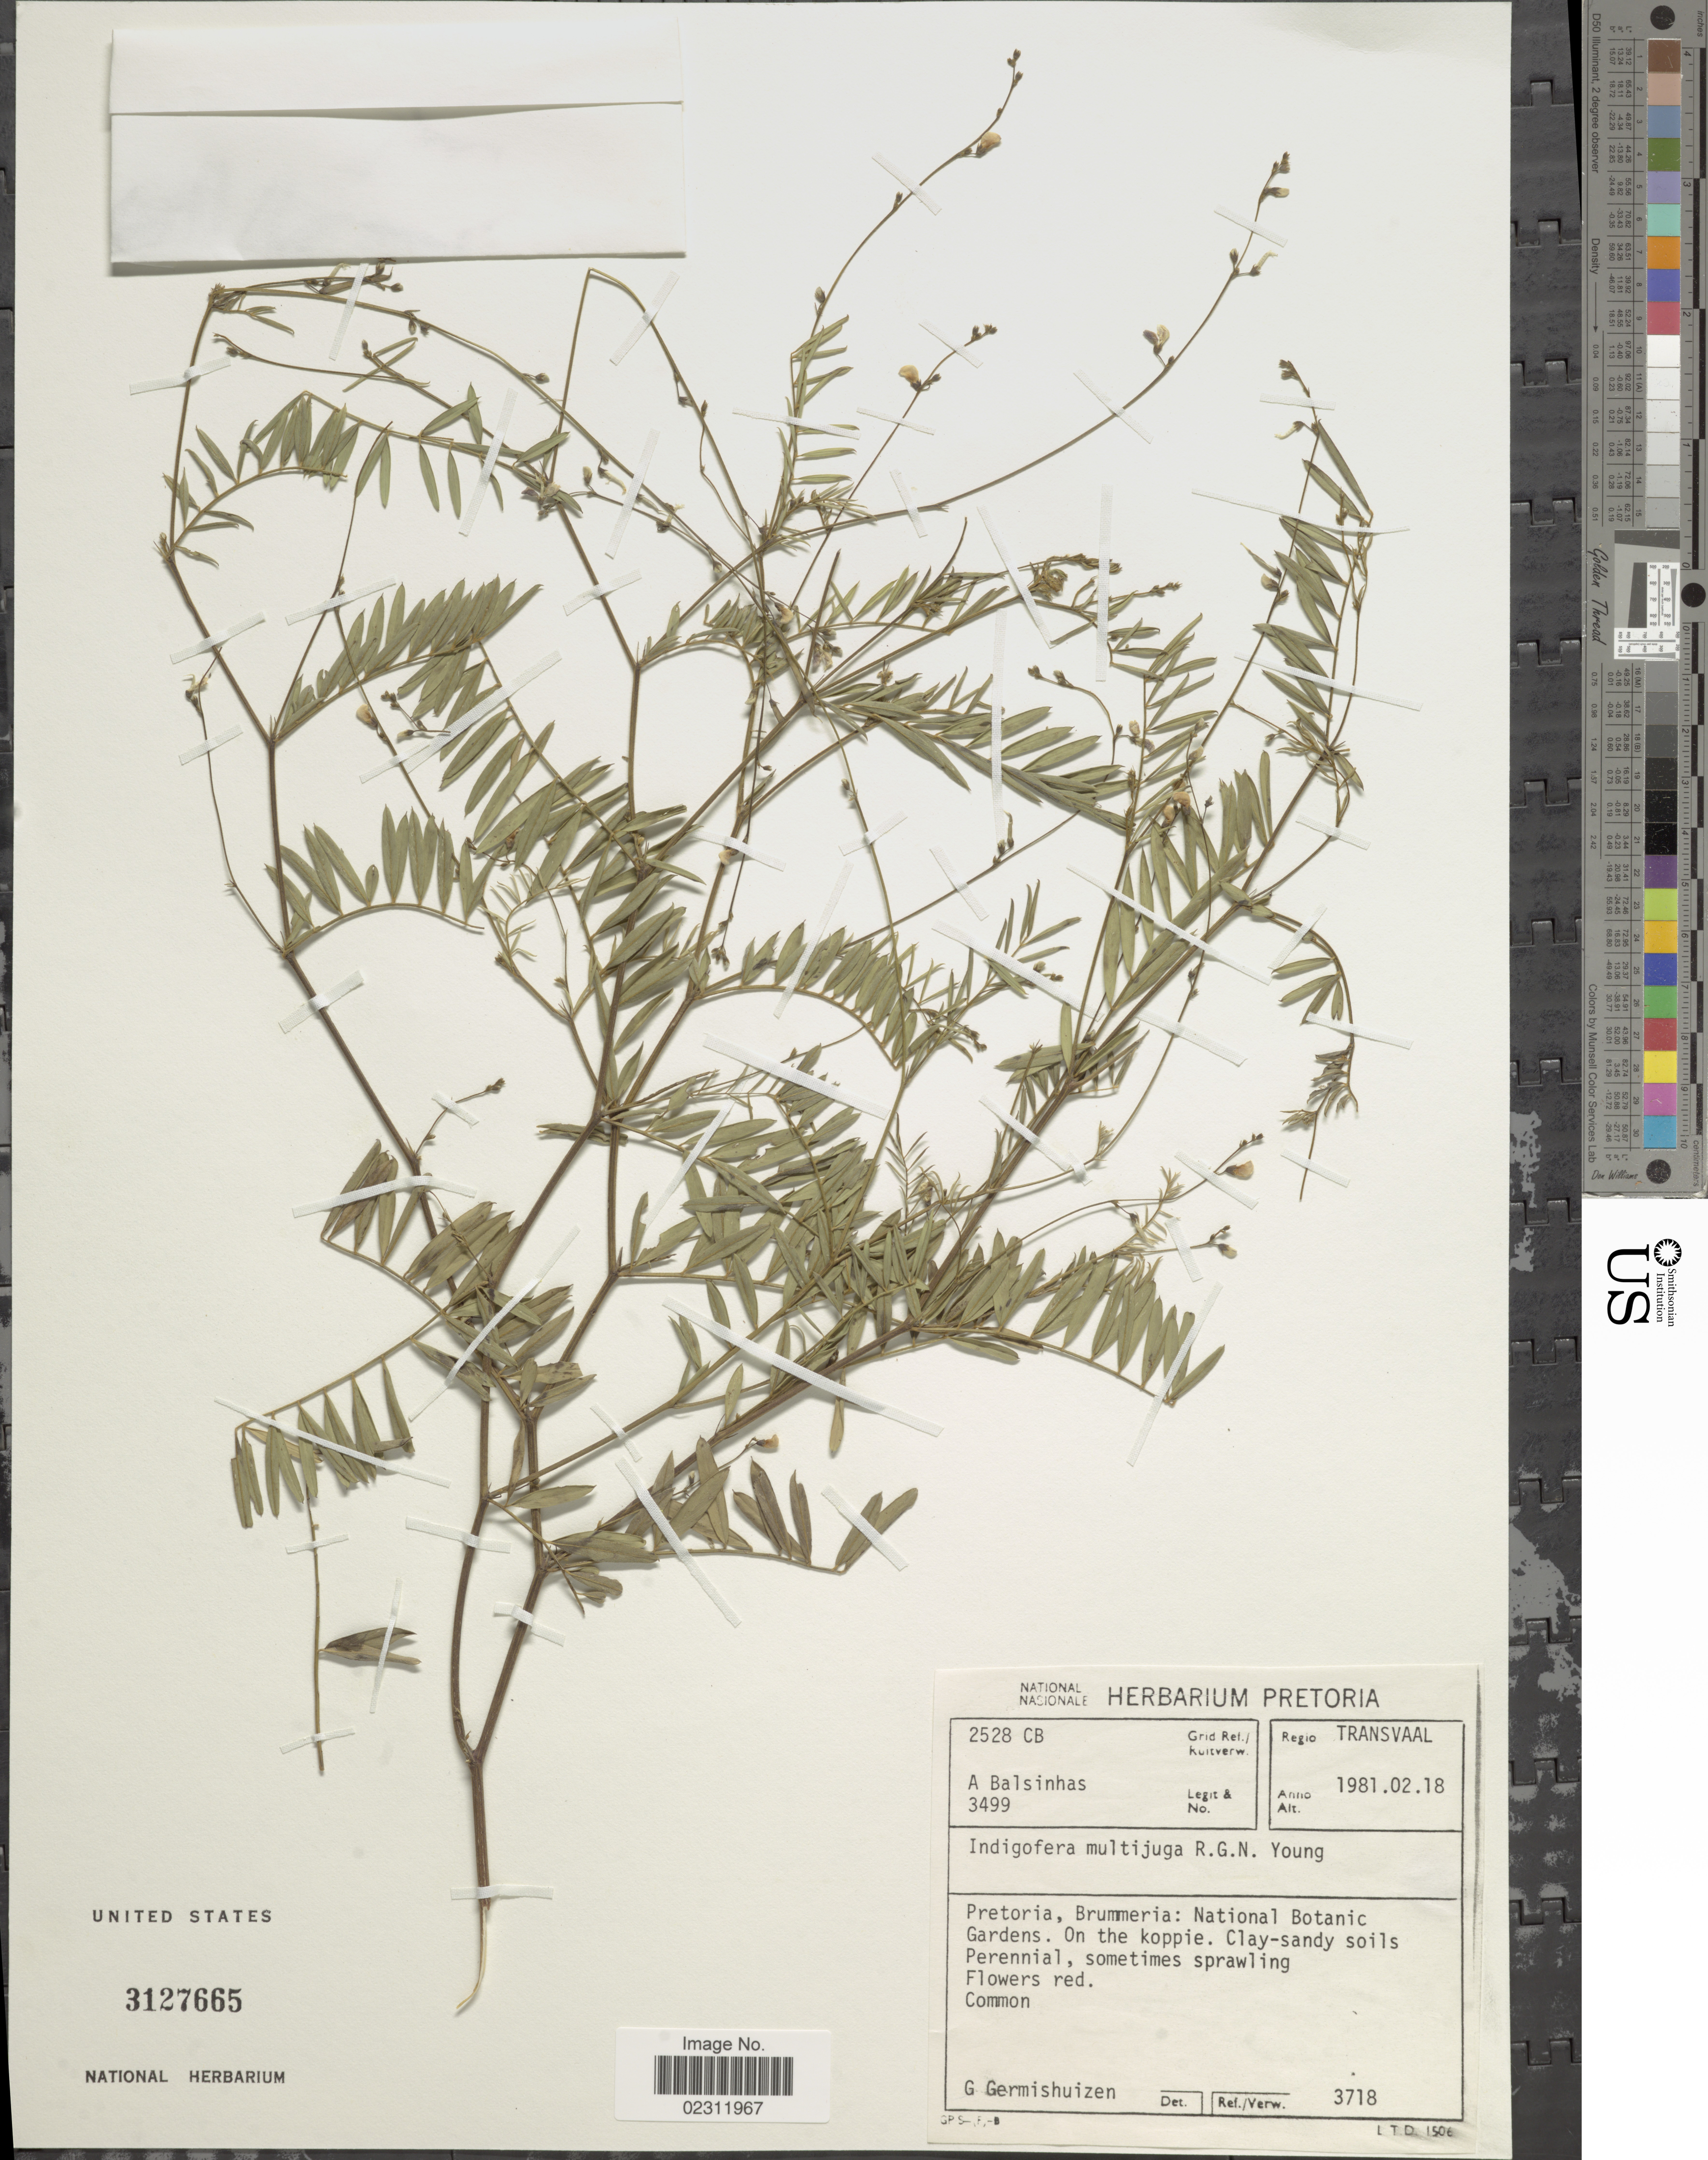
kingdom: Plantae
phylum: Tracheophyta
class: Magnoliopsida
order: Fabales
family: Fabaceae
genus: Indigofera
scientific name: Indigofera multijuga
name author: Baker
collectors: A. A. Balsinhas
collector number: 3499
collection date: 1981-02-18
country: South Africa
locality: Transvaal, Pretoria, Brummeria, National Botanic Gardens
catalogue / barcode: US 3127665